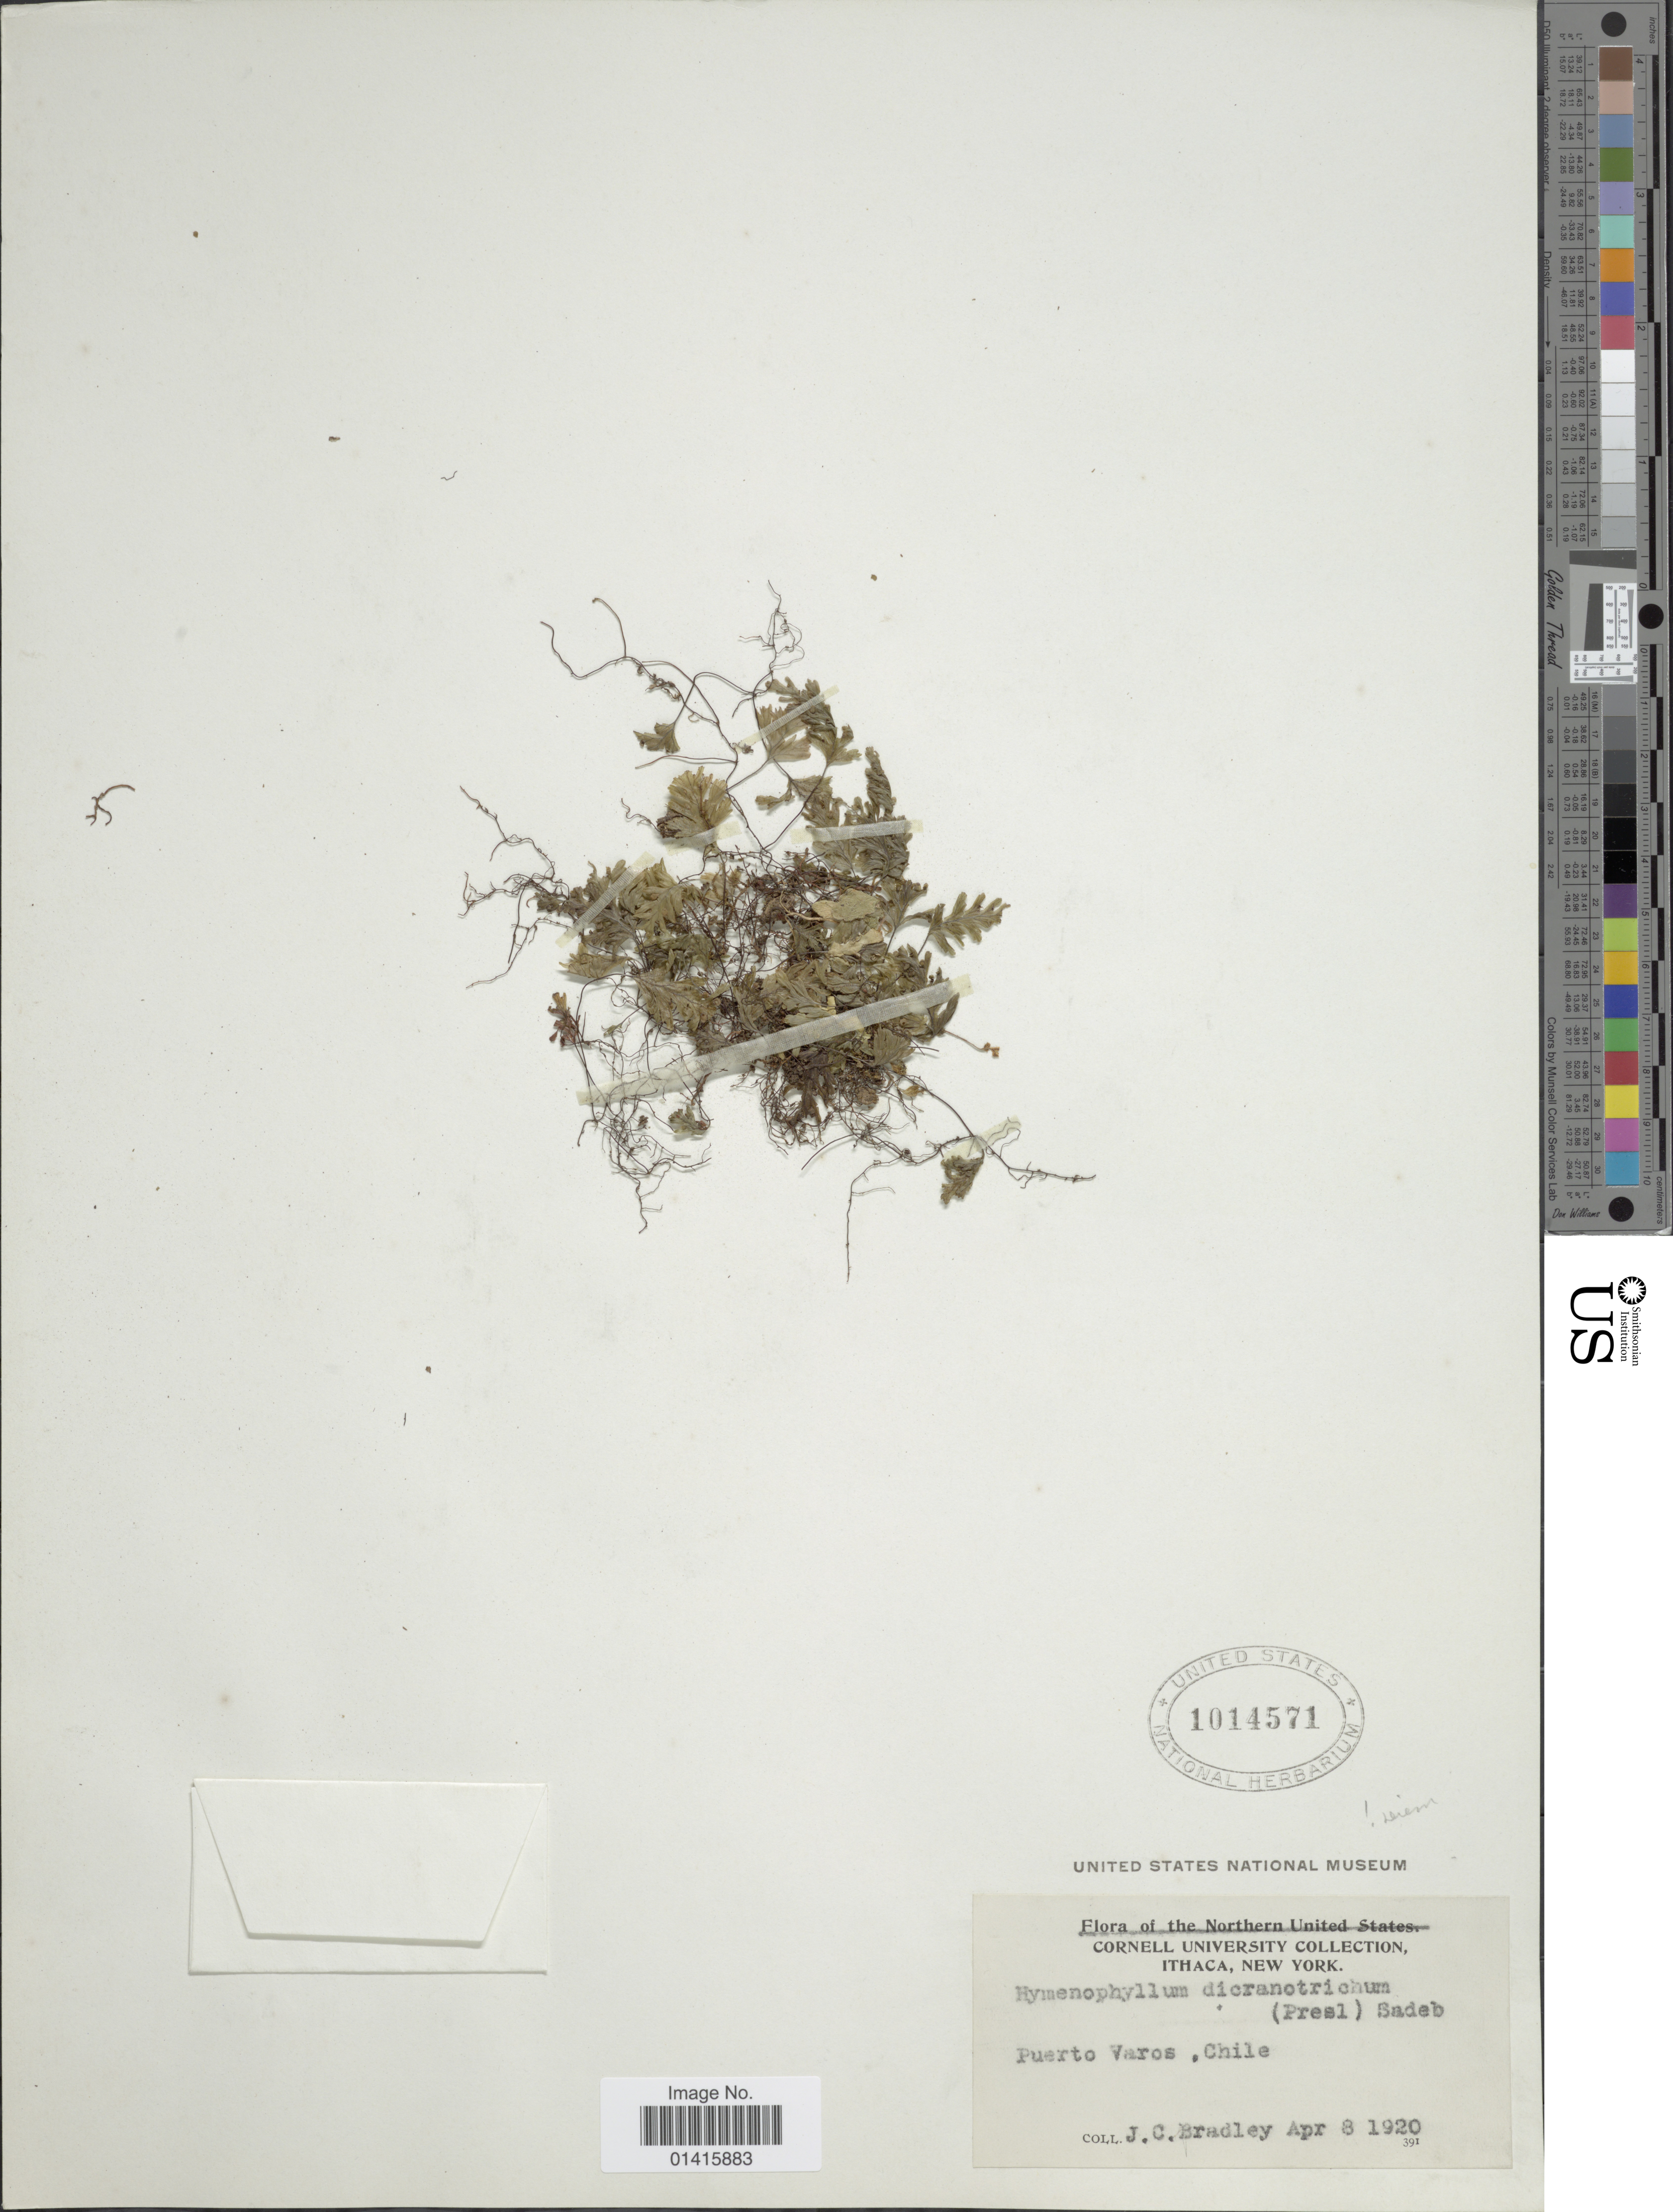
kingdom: Plantae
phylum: Tracheophyta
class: Polypodiopsida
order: Hymenophyllales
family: Hymenophyllaceae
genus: Hymenophyllum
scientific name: Hymenophyllum dicranotrichum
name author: (C. Presl) Sadeb.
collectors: J. Bradley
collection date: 1920-04-08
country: Chile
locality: Puerto Varos, Chile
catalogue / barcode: US 1014571